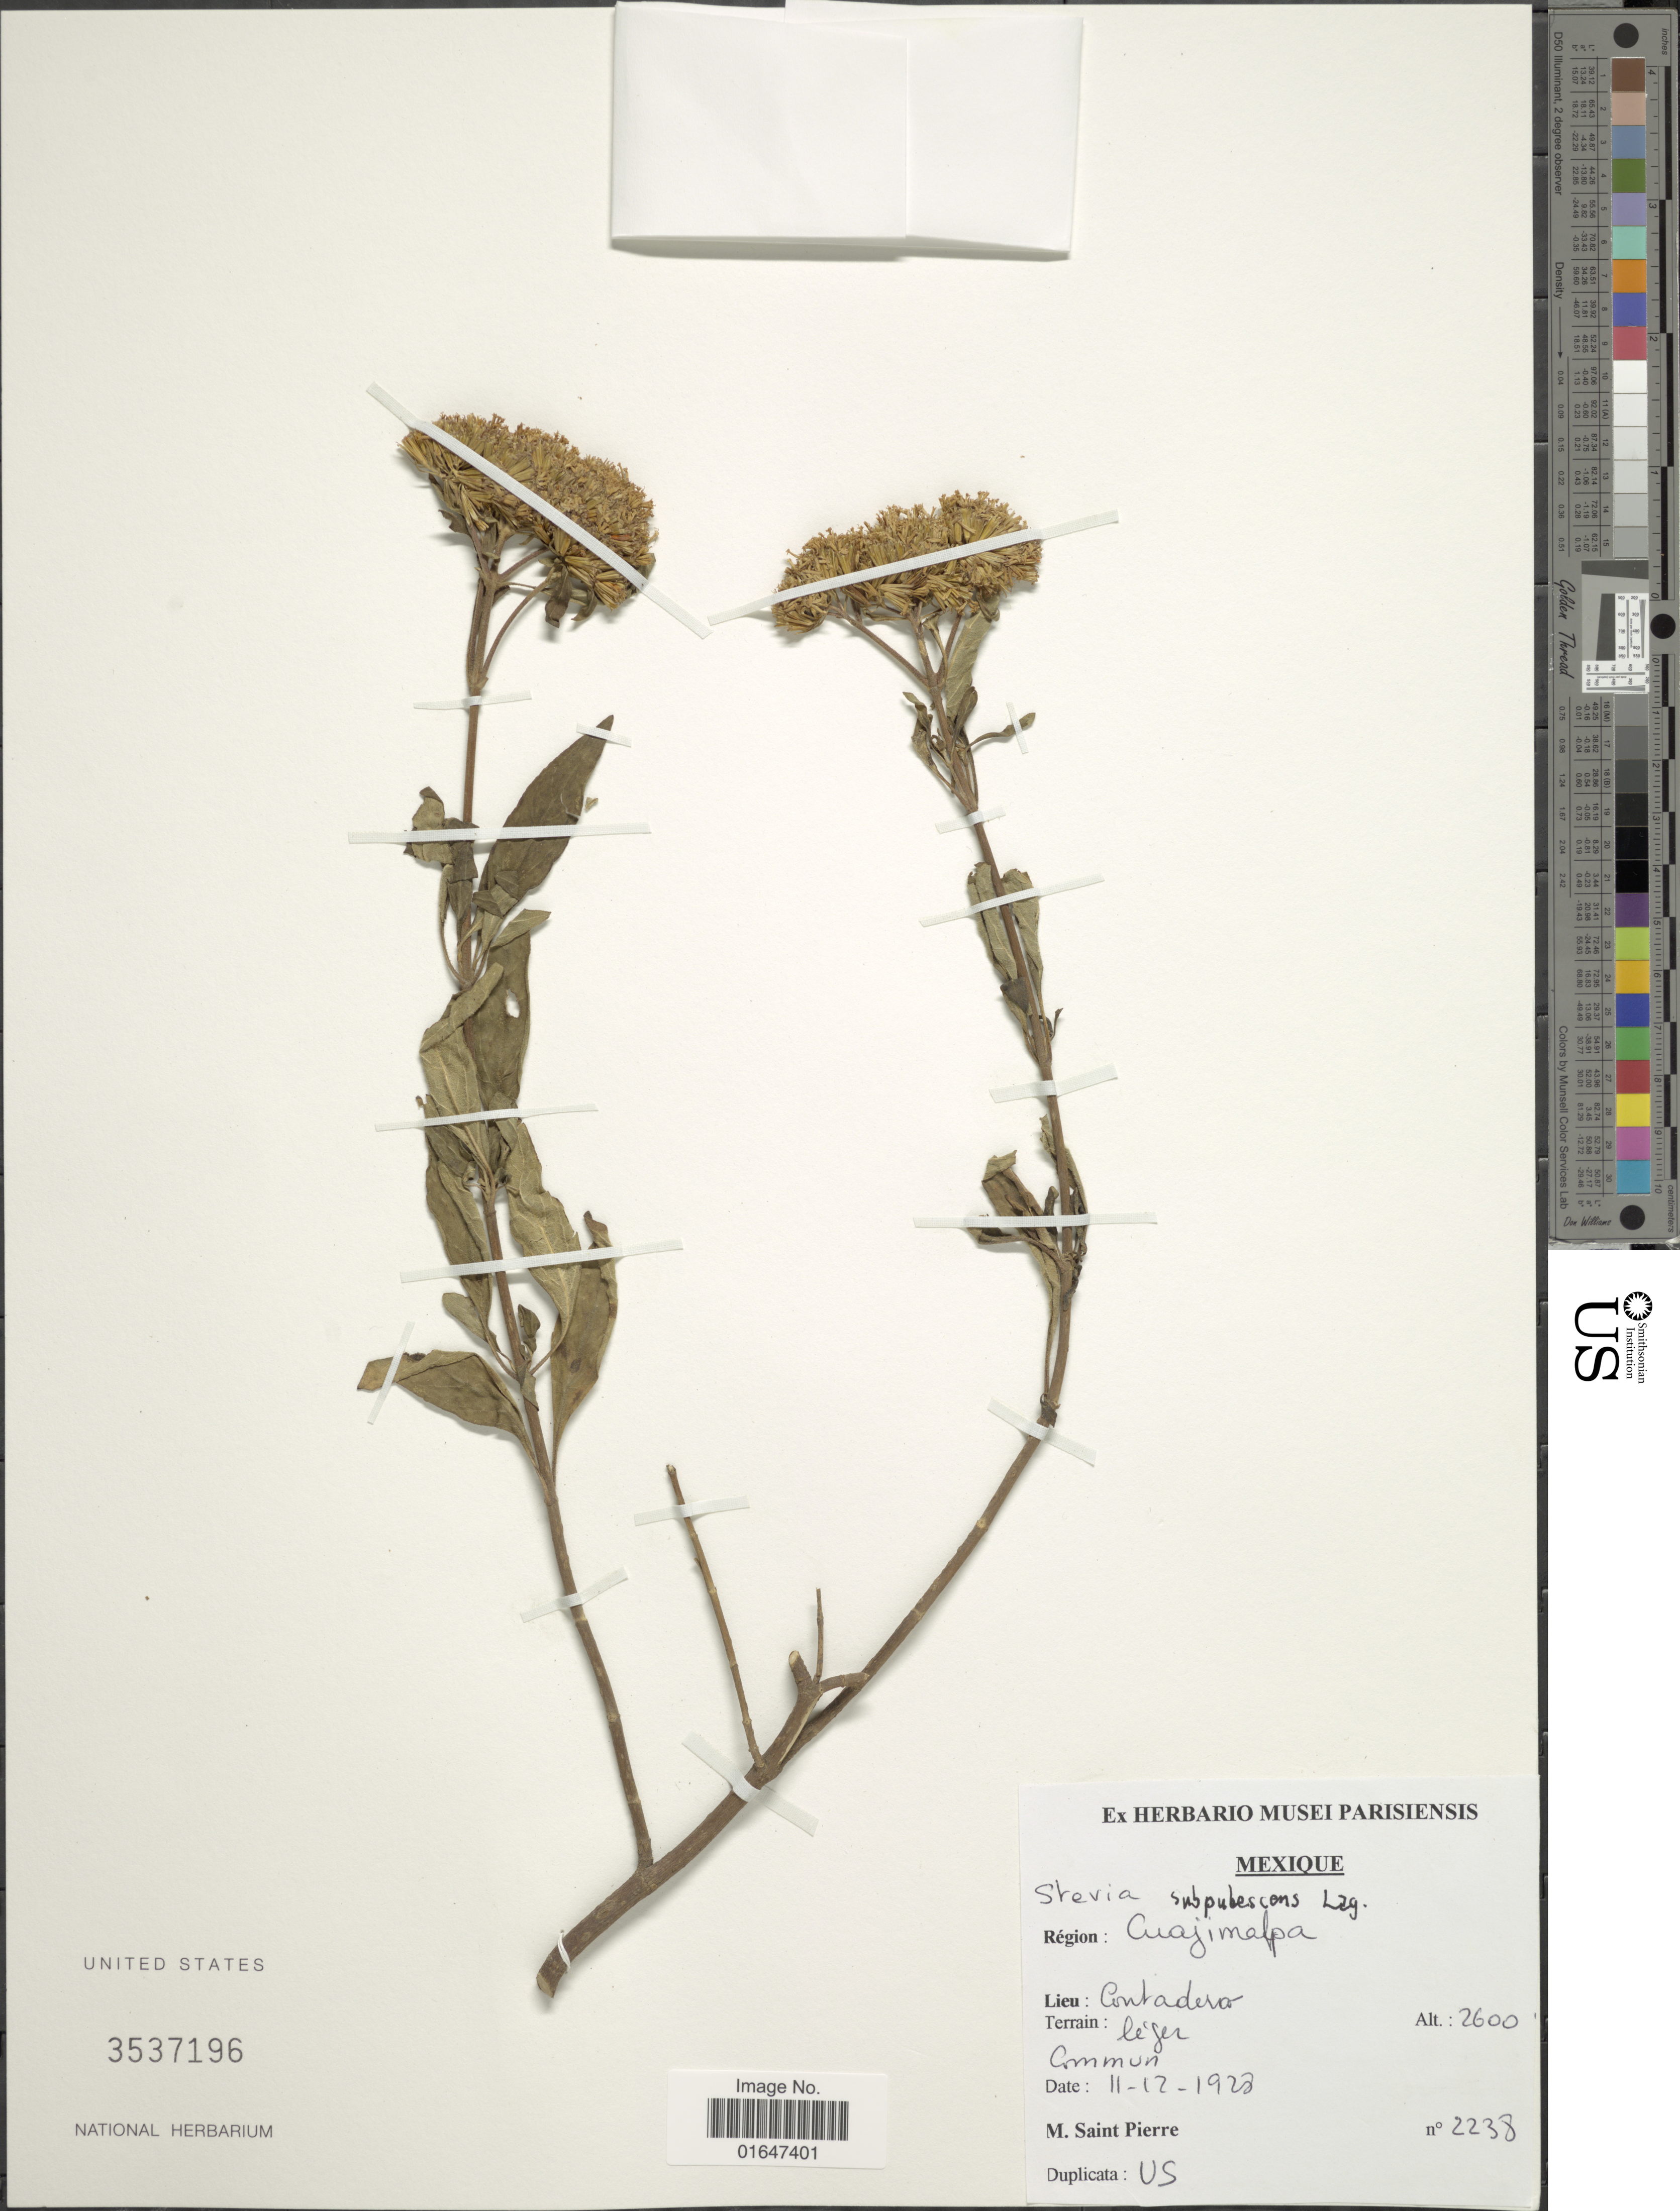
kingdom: Plantae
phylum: Tracheophyta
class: Magnoliopsida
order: Asterales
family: Asteraceae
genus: Stevia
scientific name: Stevia subpubescens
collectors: M. Saint-Pierre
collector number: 2238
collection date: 1938-12-11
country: Mexico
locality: Mexique, Cuajimalpa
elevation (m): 792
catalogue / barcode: US 3537196